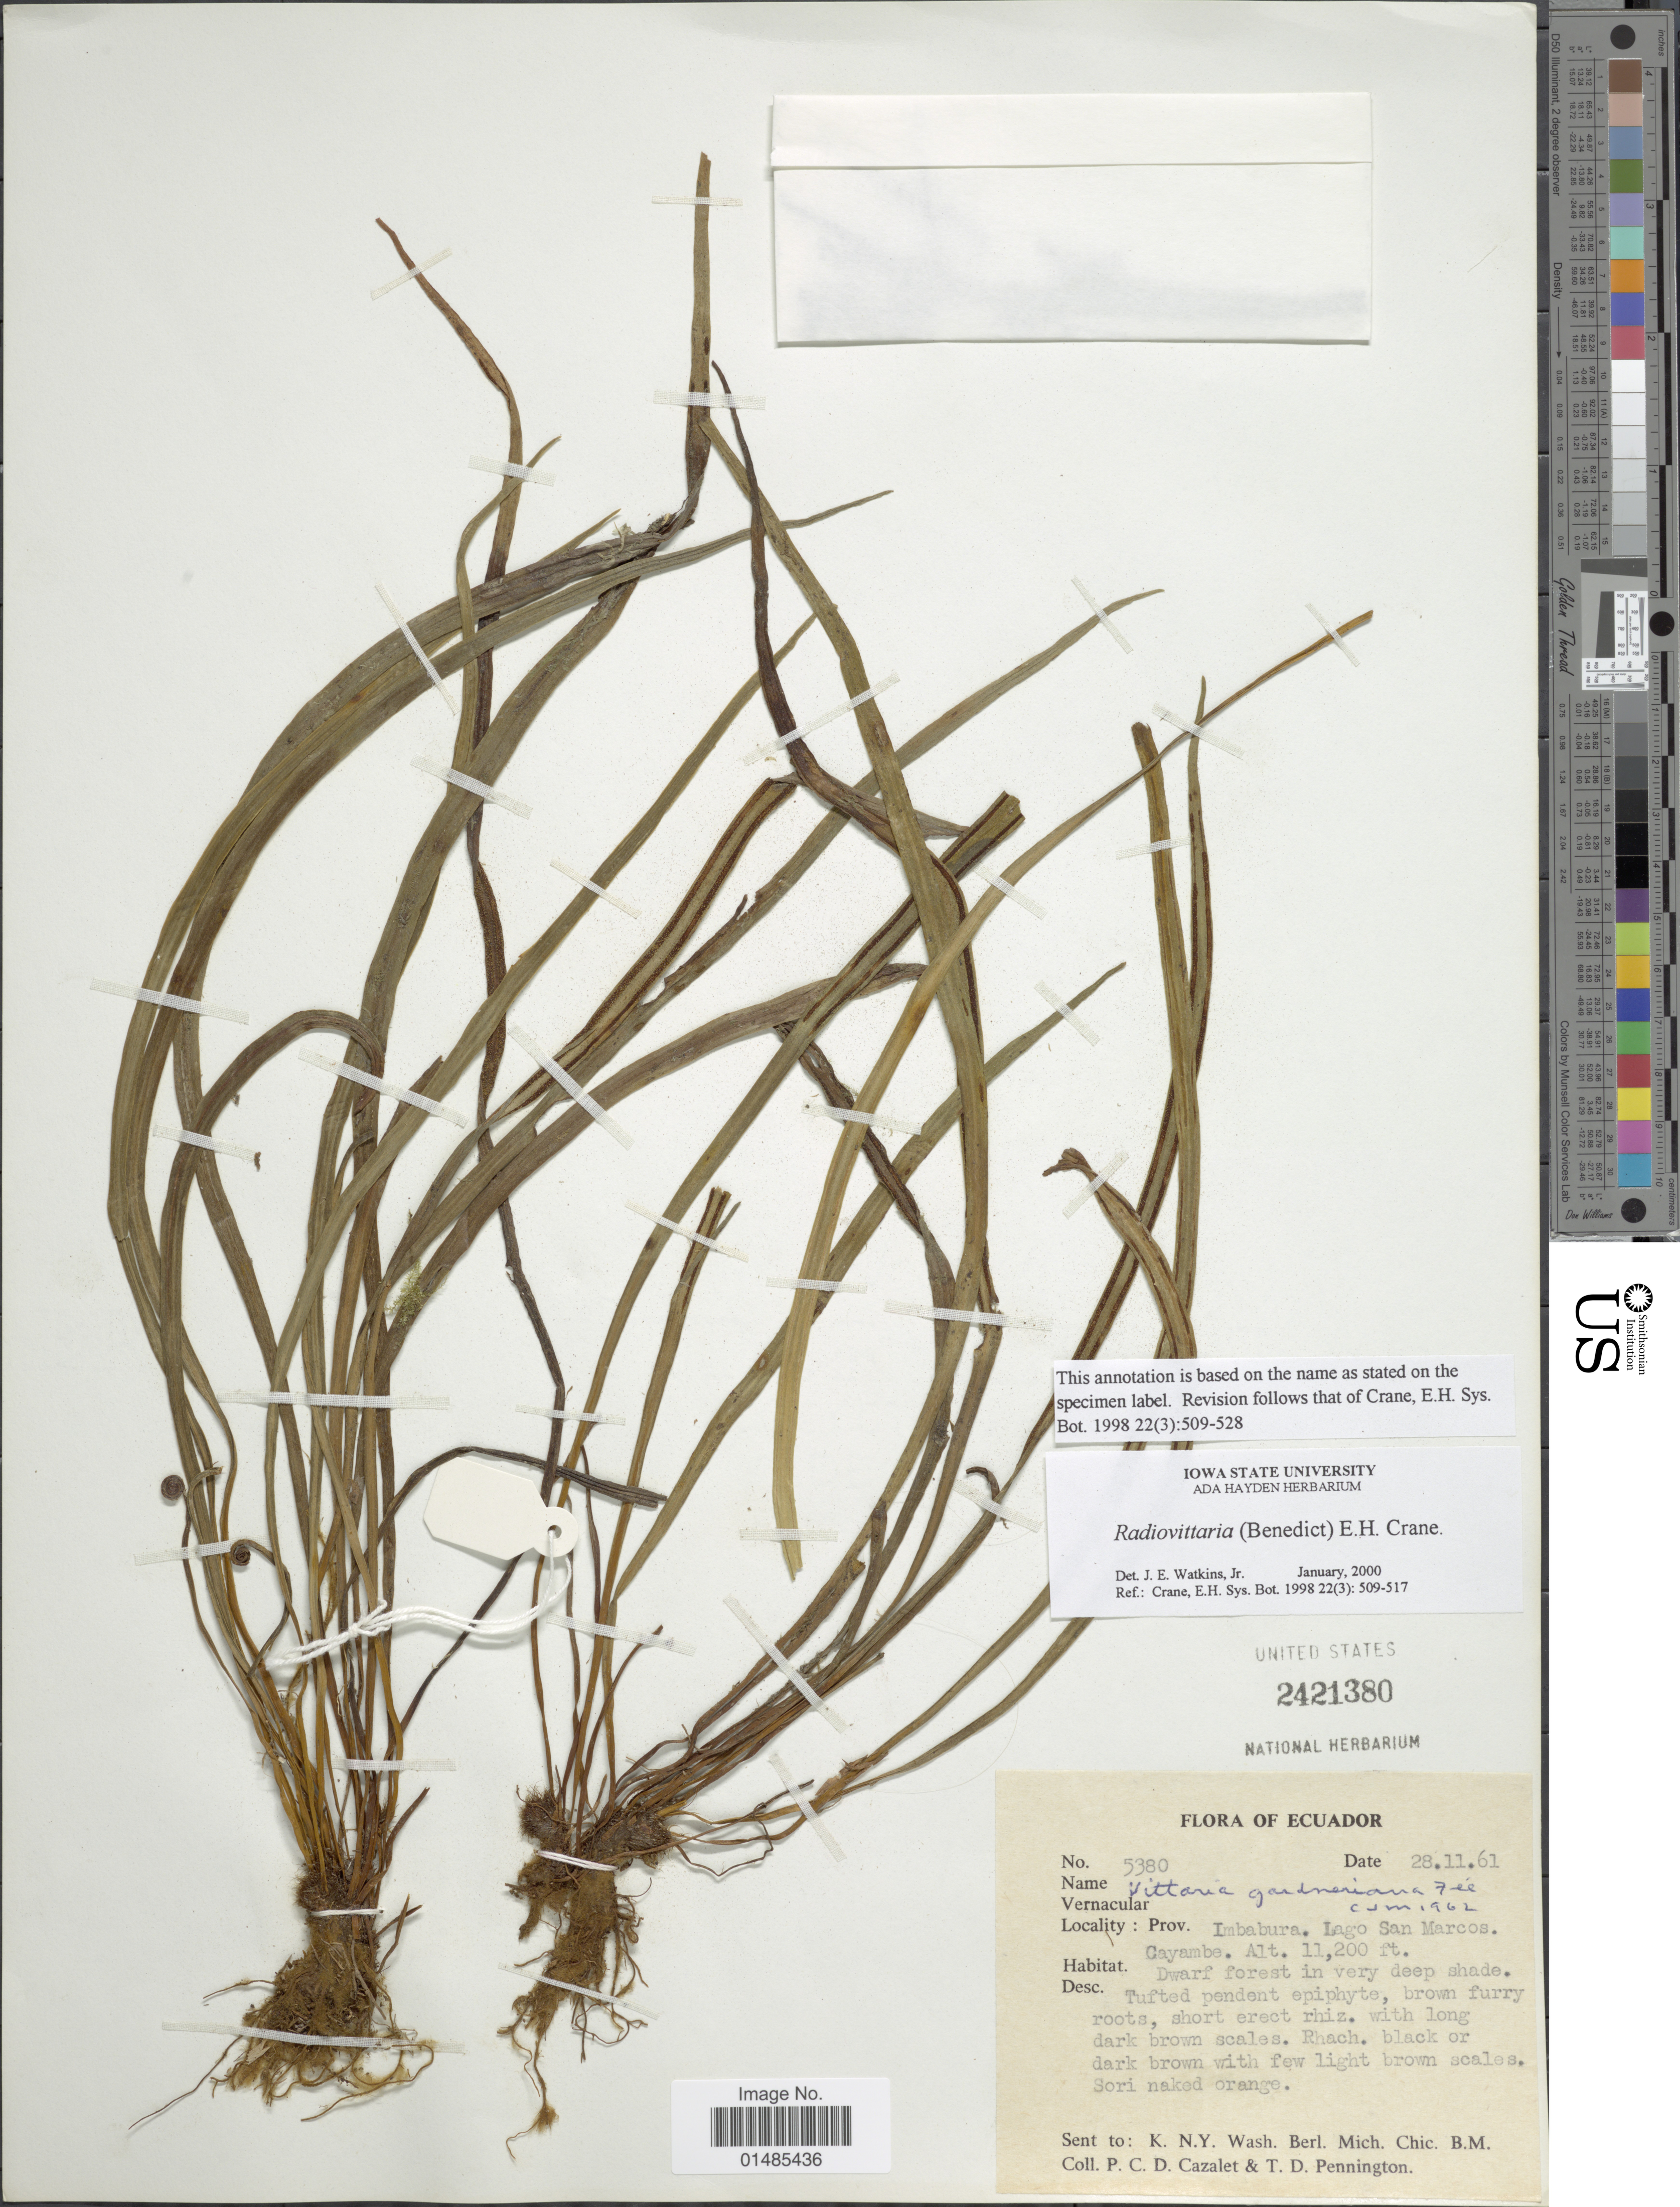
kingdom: Plantae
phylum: Tracheophyta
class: Polypodiopsida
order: Polypodiales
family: Pteridaceae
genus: Radiovittaria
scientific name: Radiovittaria gardneriana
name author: (Fée) E.H. Crane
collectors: P. C. D. Cazalet & T. D. Pennington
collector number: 5380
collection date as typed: Transcribed d/m/y: 28/11/61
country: Ecuador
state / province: Imbabura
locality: Lago San Marcos. Cayambe.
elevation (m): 3414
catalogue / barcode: US 2421380